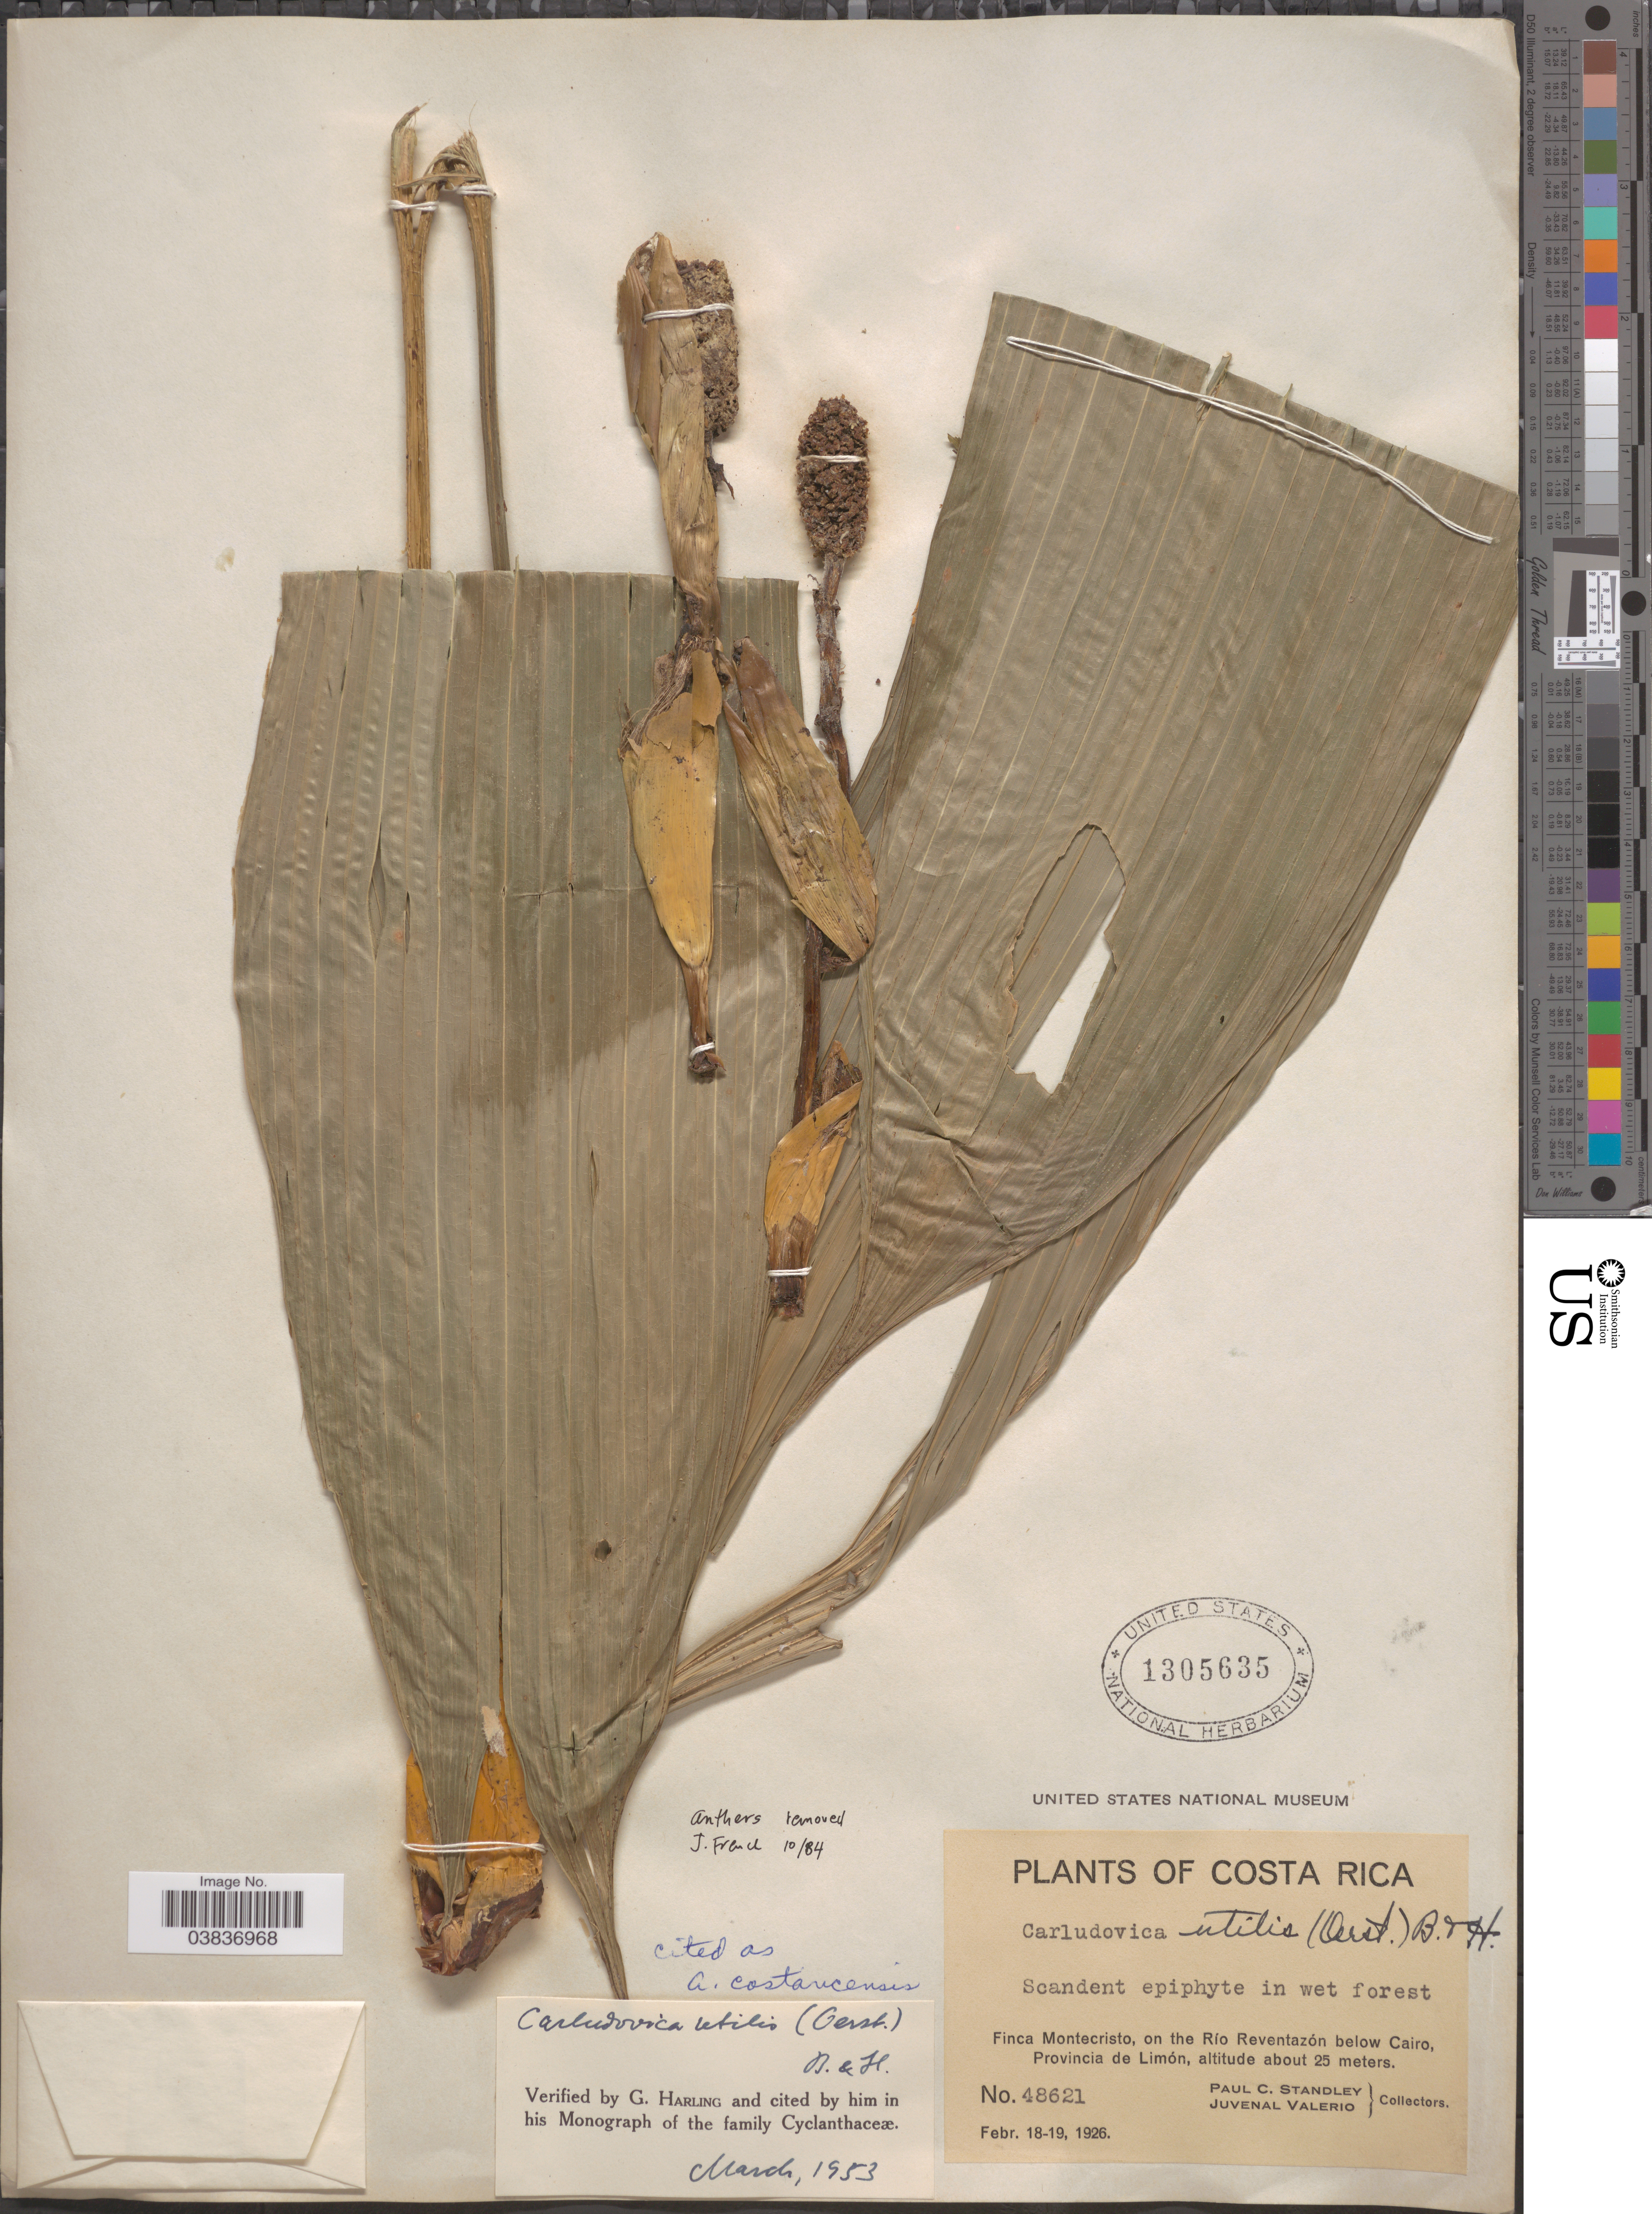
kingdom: Plantae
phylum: Tracheophyta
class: Liliopsida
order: Pandanales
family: Cyclanthaceae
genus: Asplundia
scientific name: Asplundia costaricensis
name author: Harling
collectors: P. C. Standley & J. Valerio R.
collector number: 48621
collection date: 1926-02-18/1926-02-19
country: Costa Rica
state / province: Limón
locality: Finca Montecristo, on the Río Reventazón below Cairo.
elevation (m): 25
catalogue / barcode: US 1305635